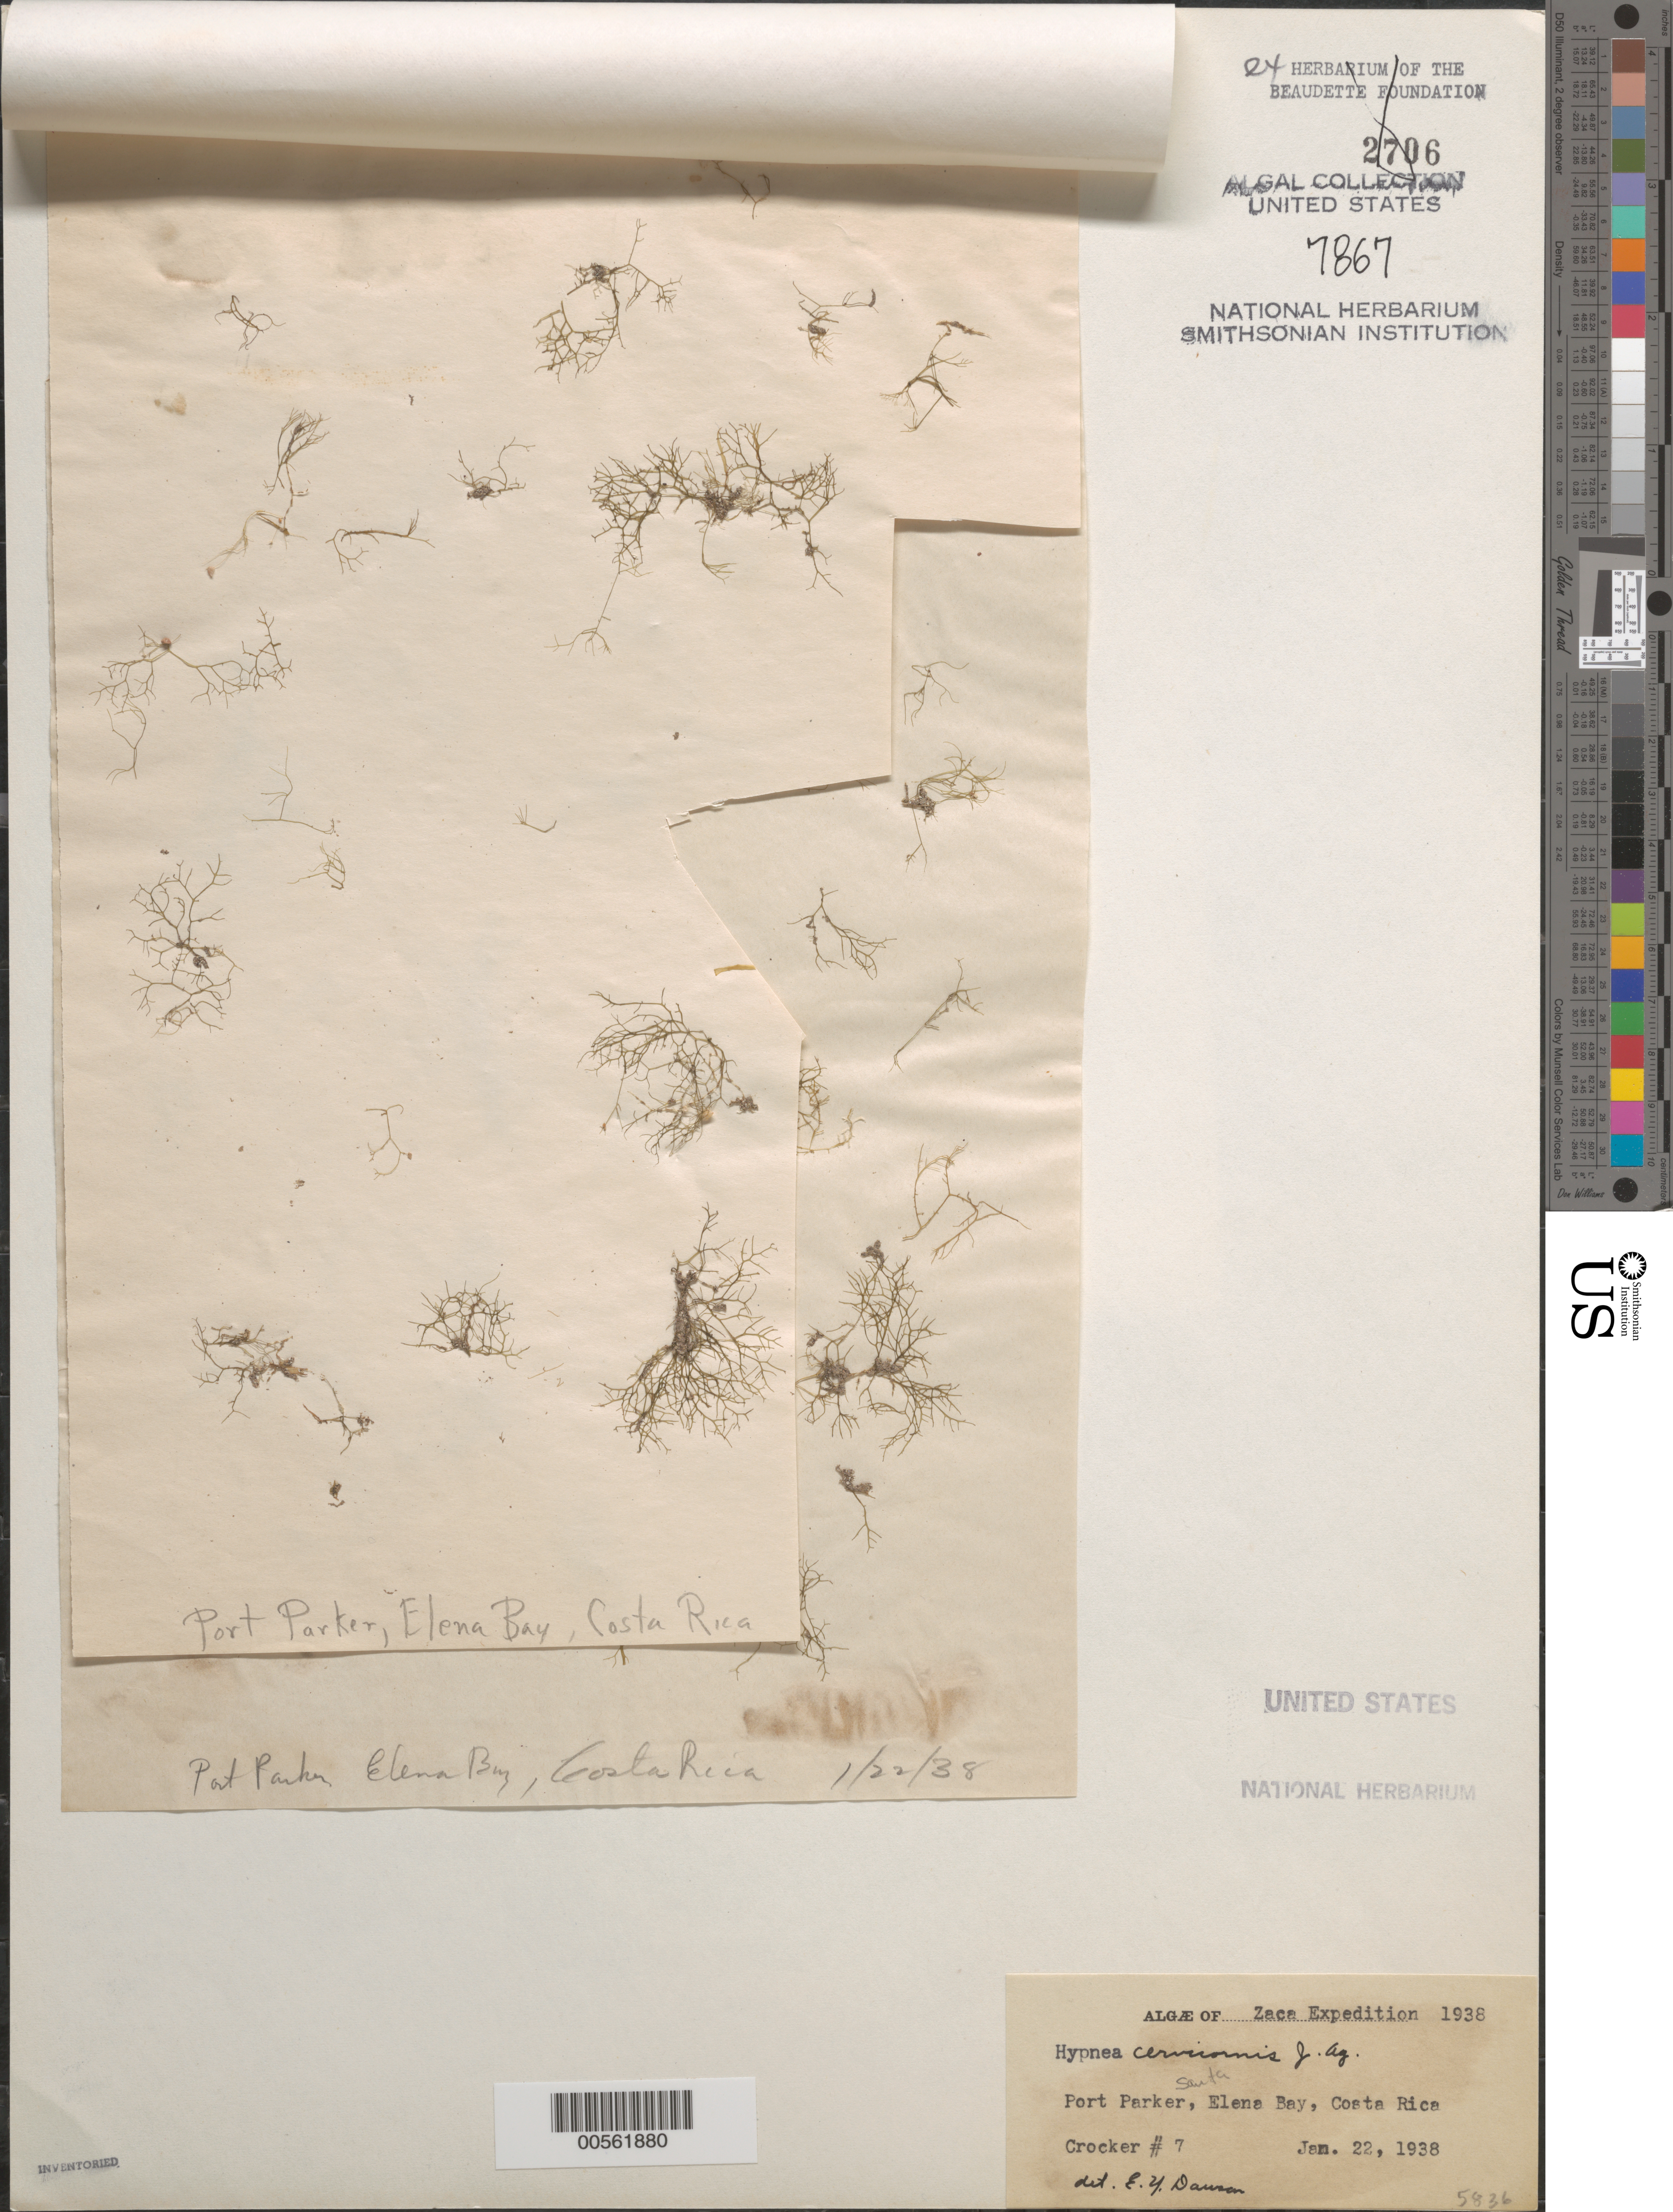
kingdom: Plantae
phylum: Rhodophyta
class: Florideophyceae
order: Gigartinales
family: Cystocloniaceae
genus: Hypnea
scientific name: Hypnea cervicornis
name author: J. Agardh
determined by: Dawson, E. Y.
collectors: T. Crocker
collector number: EYD 5836 & 7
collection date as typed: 22 Jan 1938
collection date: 1938-01-22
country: Costa Rica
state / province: Guanacaste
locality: Port Parker, Golfo Santa Elena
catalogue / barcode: US 7867